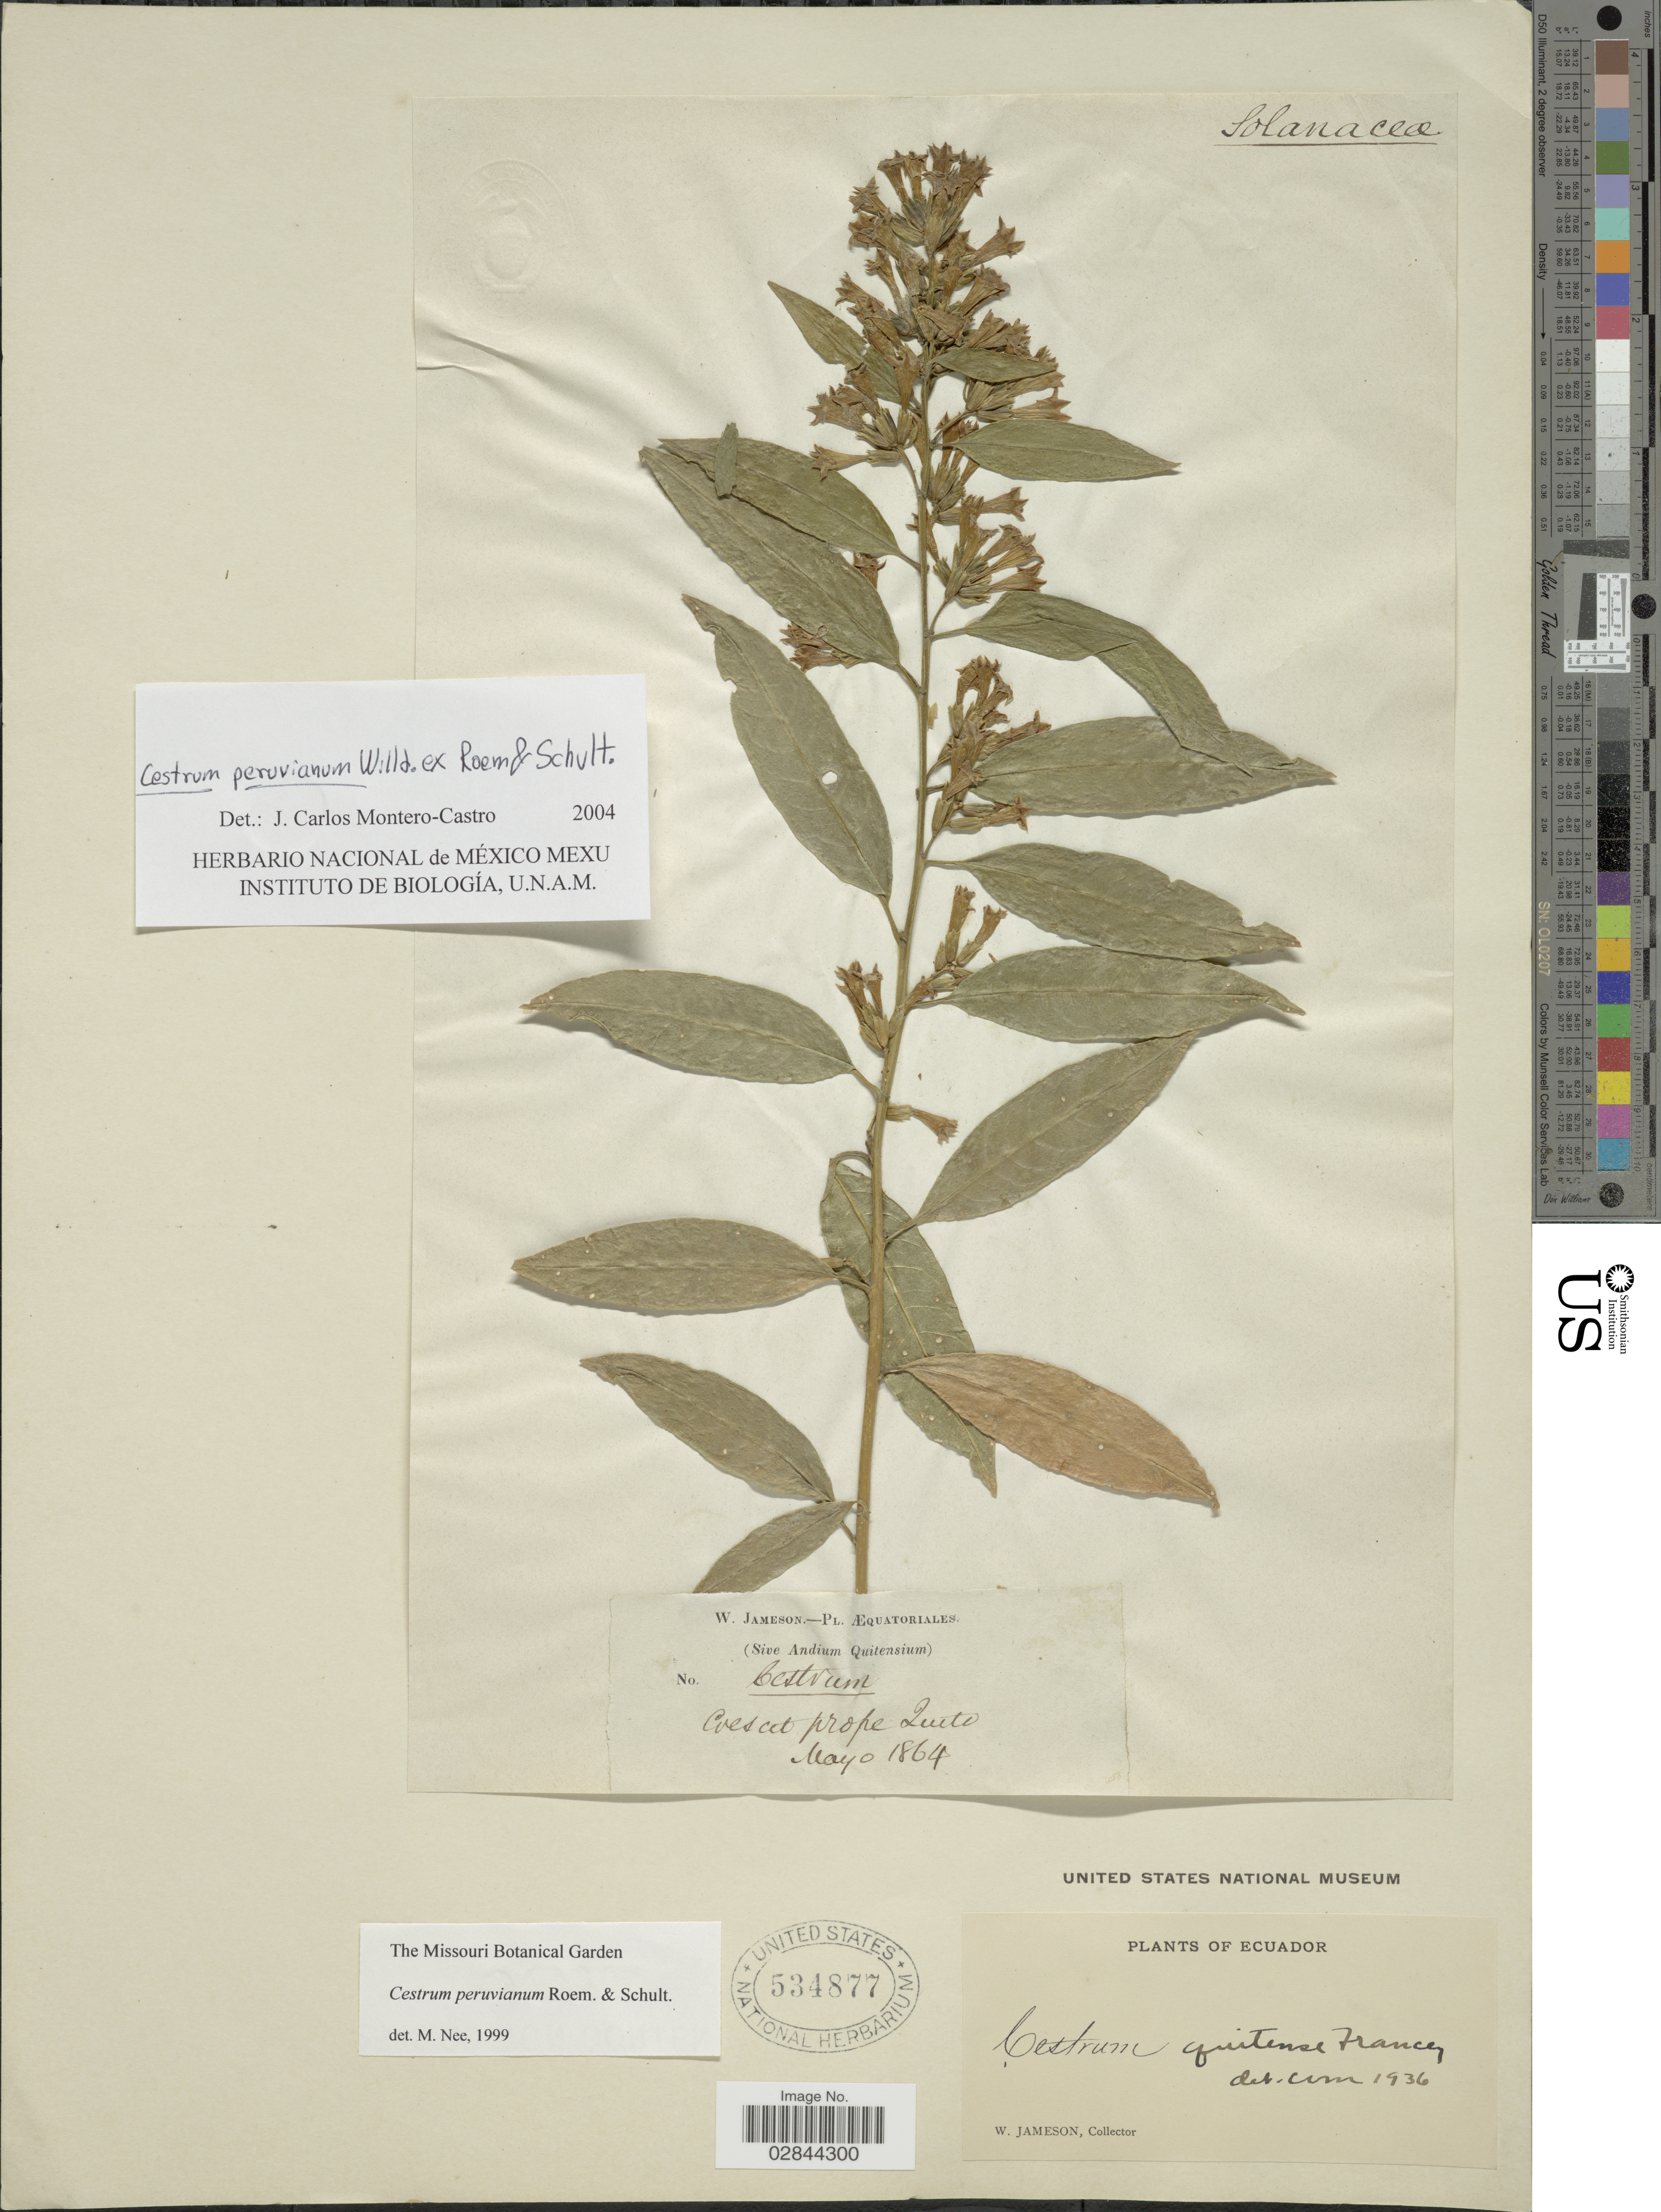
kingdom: Plantae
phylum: Tracheophyta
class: Magnoliopsida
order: Solanales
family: Solanaceae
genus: Cestrum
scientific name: Cestrum affine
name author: Kunth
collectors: W. Jameson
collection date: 1864-05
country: Ecuador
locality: Crescet prope Quito.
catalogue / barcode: US 534877